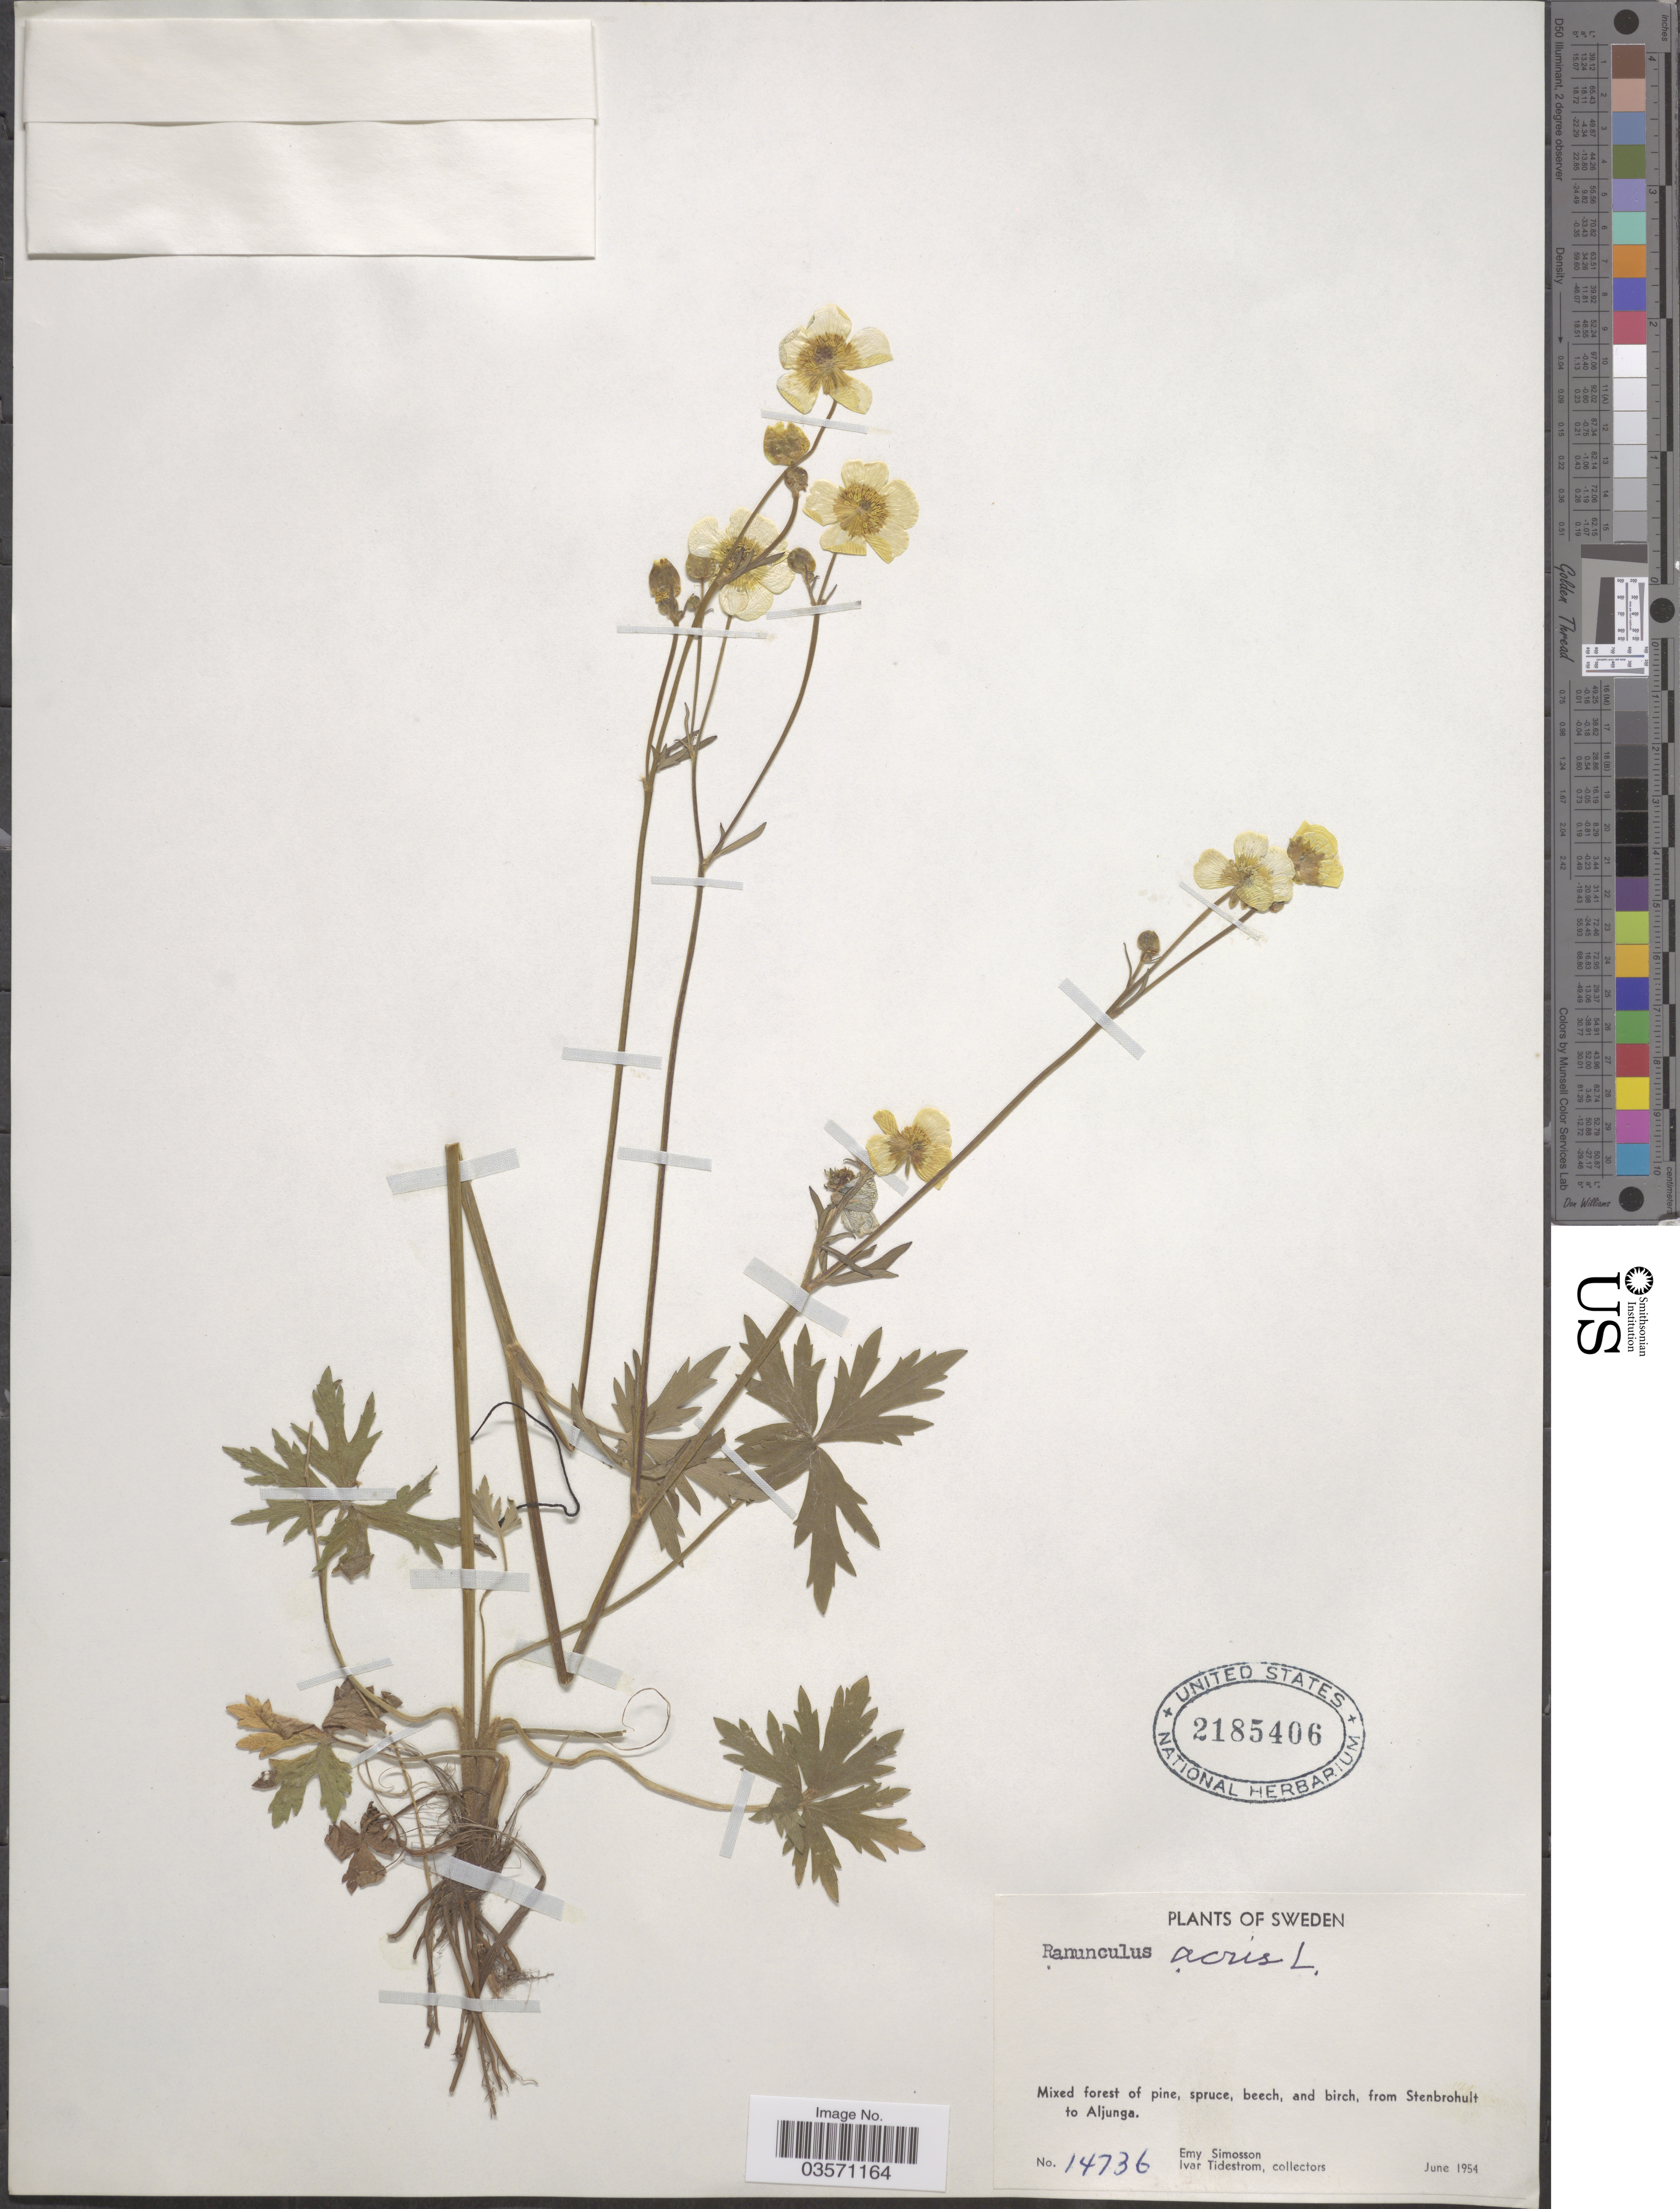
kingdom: Plantae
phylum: Tracheophyta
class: Magnoliopsida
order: Ranunculales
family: Ranunculaceae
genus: Ranunculus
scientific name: Ranunculus acris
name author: L.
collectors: E. Simosson & I. F. Tidestrom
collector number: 14736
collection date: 1954-06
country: Sweden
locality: From Stenbrohult to Aljunga.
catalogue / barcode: US 2185406